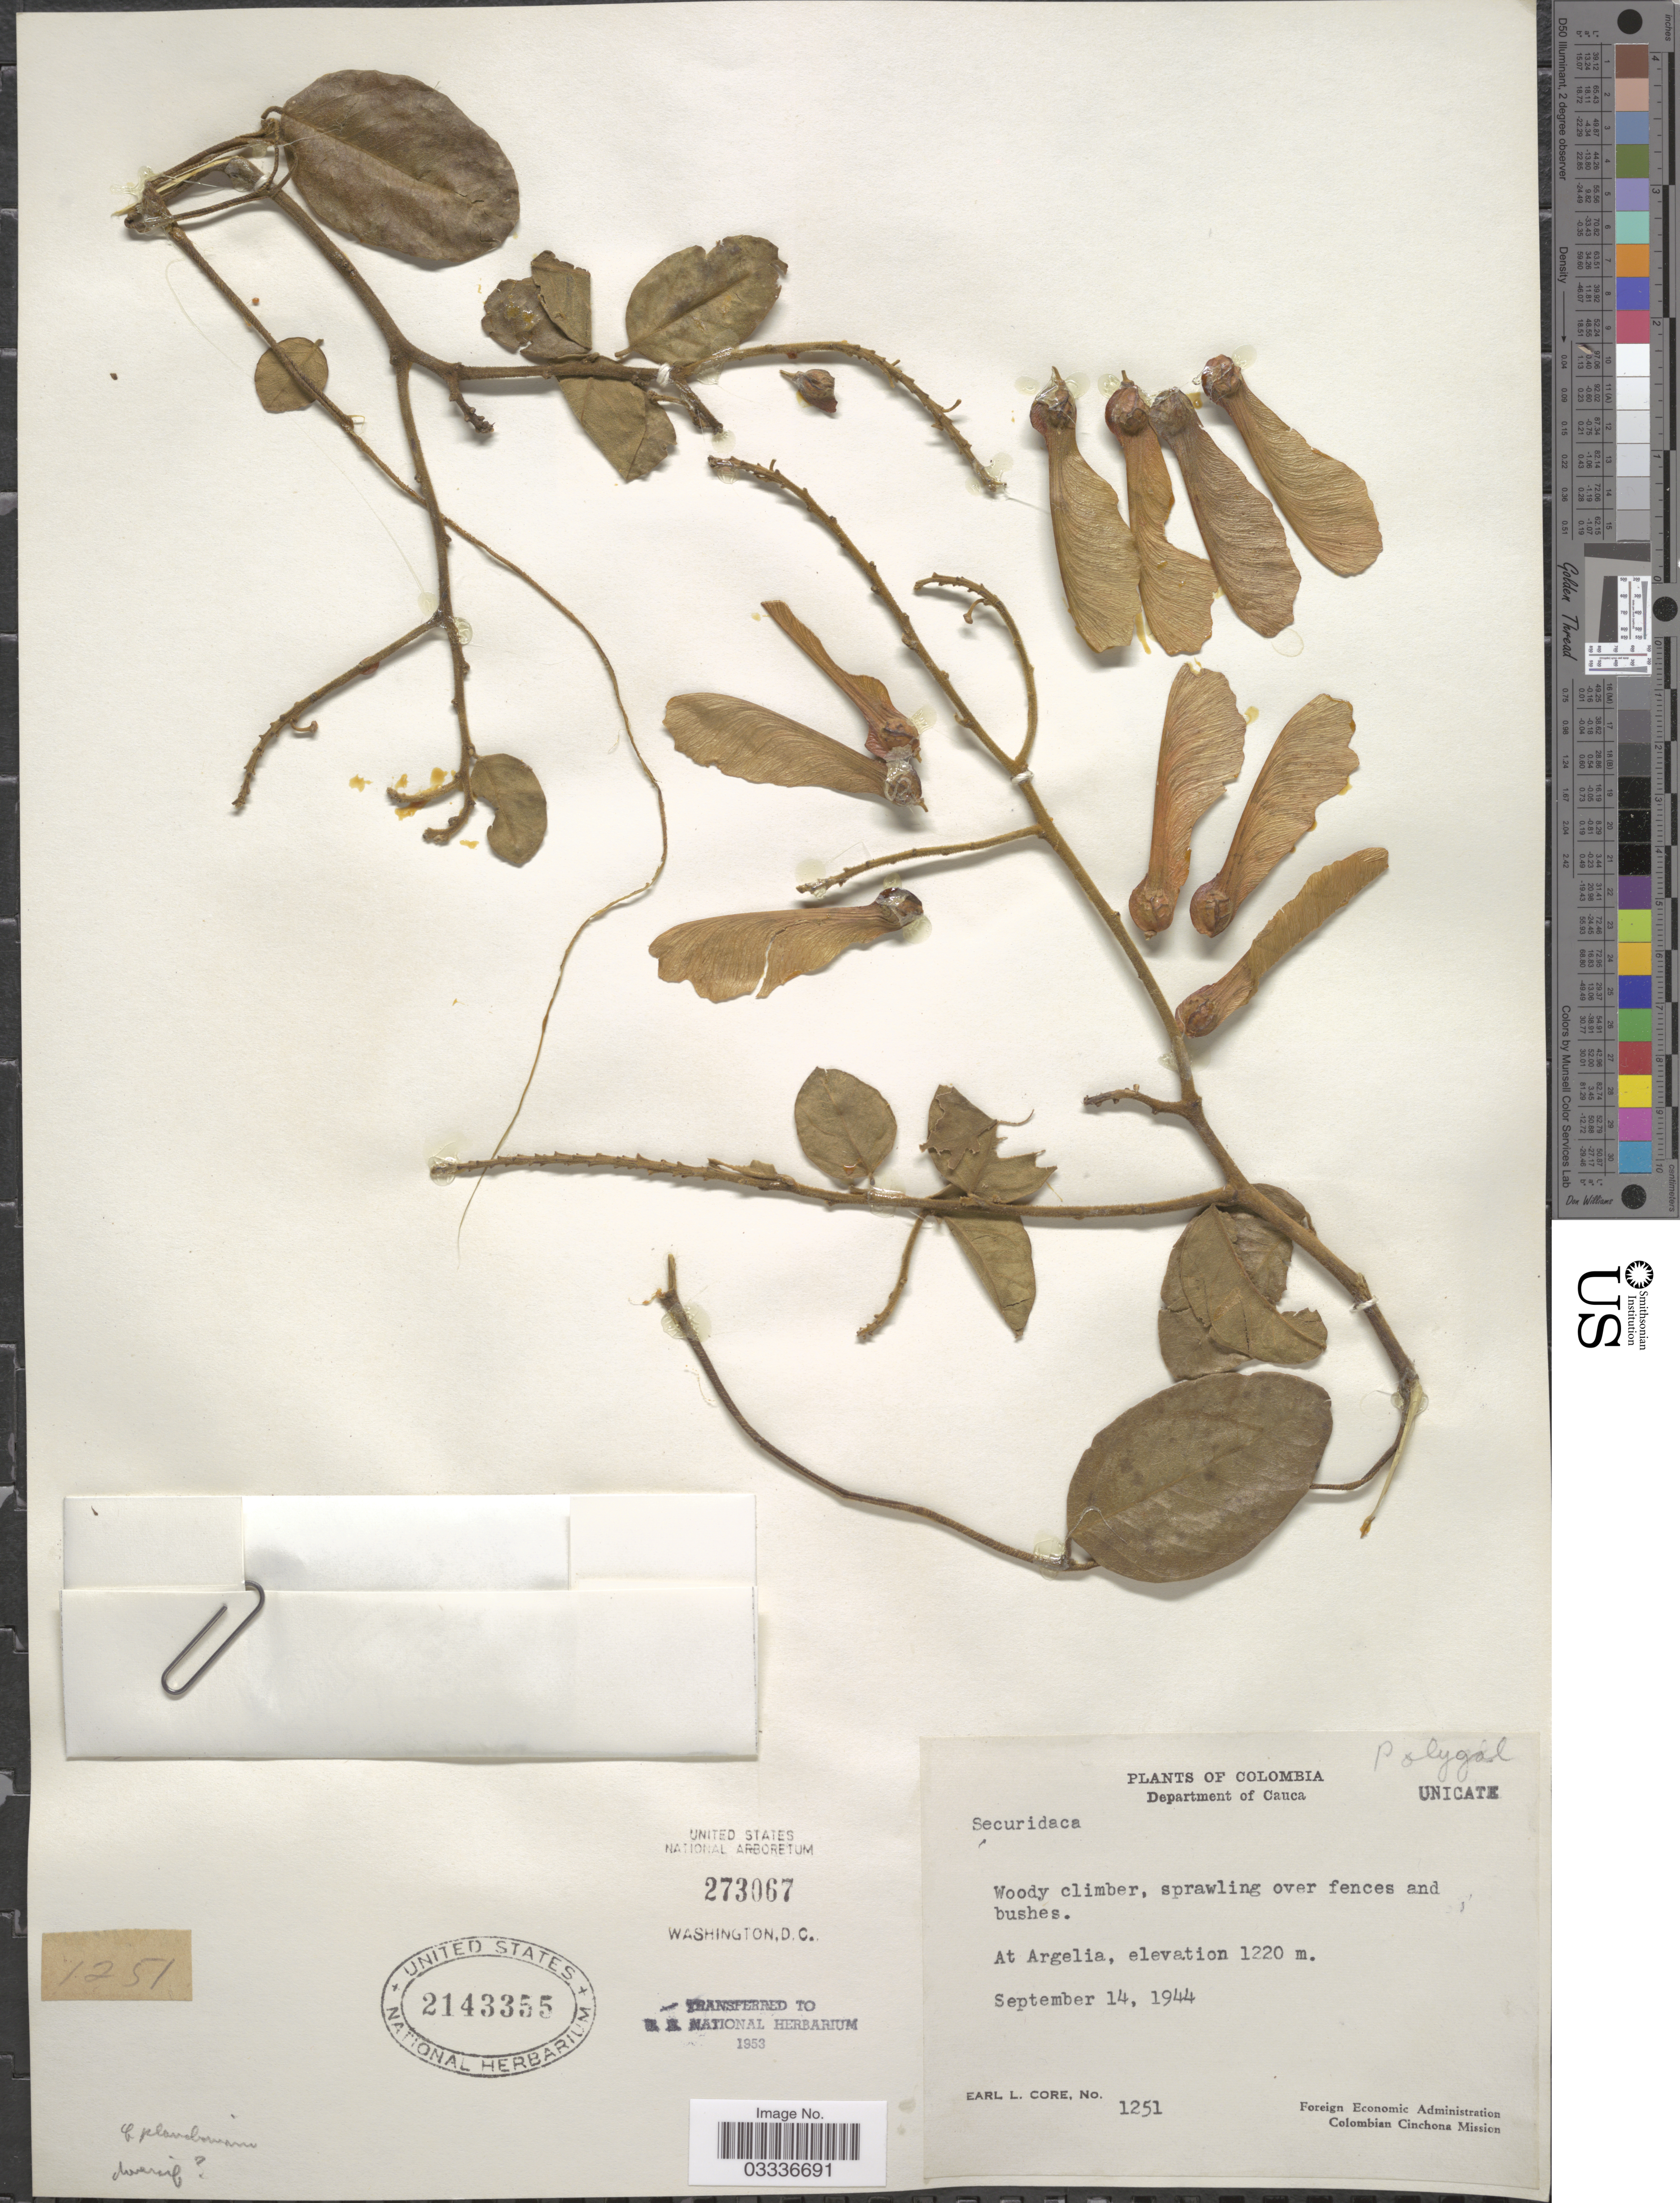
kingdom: Plantae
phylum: Tracheophyta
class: Magnoliopsida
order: Fabales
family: Polygalaceae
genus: Securidaca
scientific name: Securidaca sp.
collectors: E. L. Core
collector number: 1251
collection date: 1944-09-14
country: Colombia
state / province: Cauca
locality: Department of Cauca. At Argelia.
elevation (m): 1220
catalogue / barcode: US 2143355